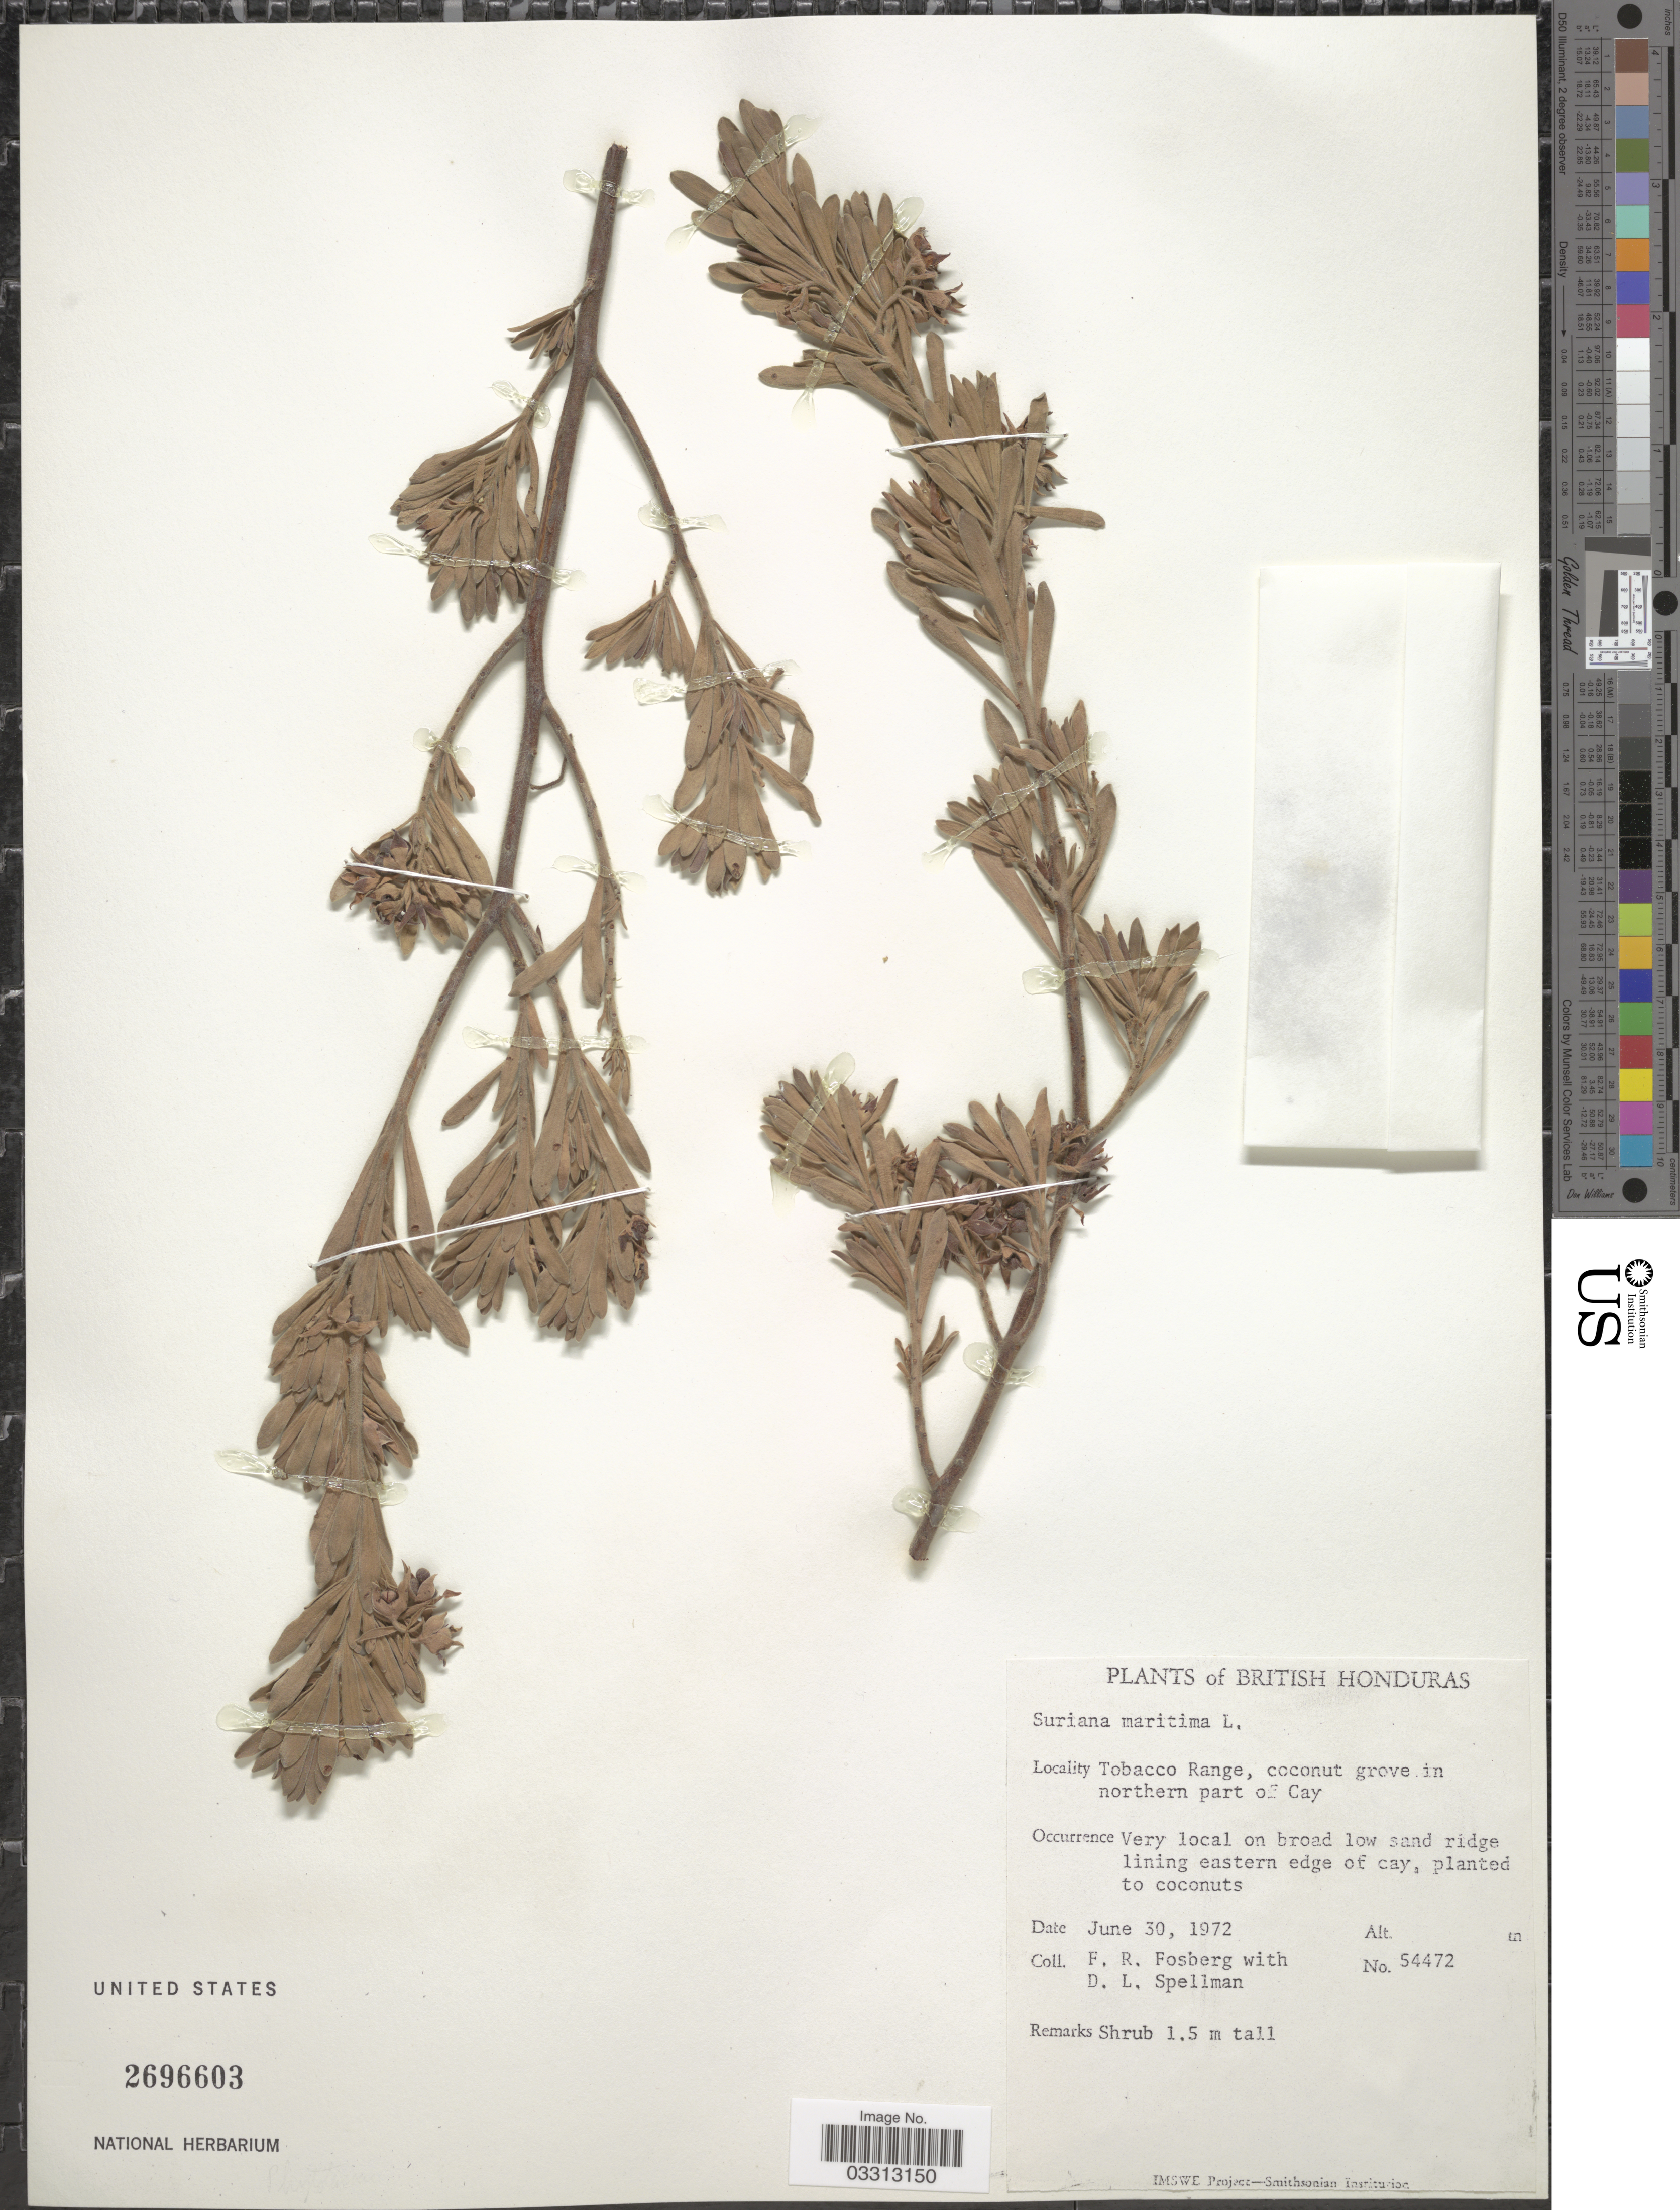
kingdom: Plantae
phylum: Tracheophyta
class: Magnoliopsida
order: Fabales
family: Surianaceae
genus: Suriana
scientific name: Suriana maritima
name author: L.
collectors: F. R. Fosberg & D. L. Spellman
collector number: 54472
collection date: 1972-06-30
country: Belize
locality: British Honduras. Tobaco Range, coconut grove in northern part of Cay.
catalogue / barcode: US 2696603